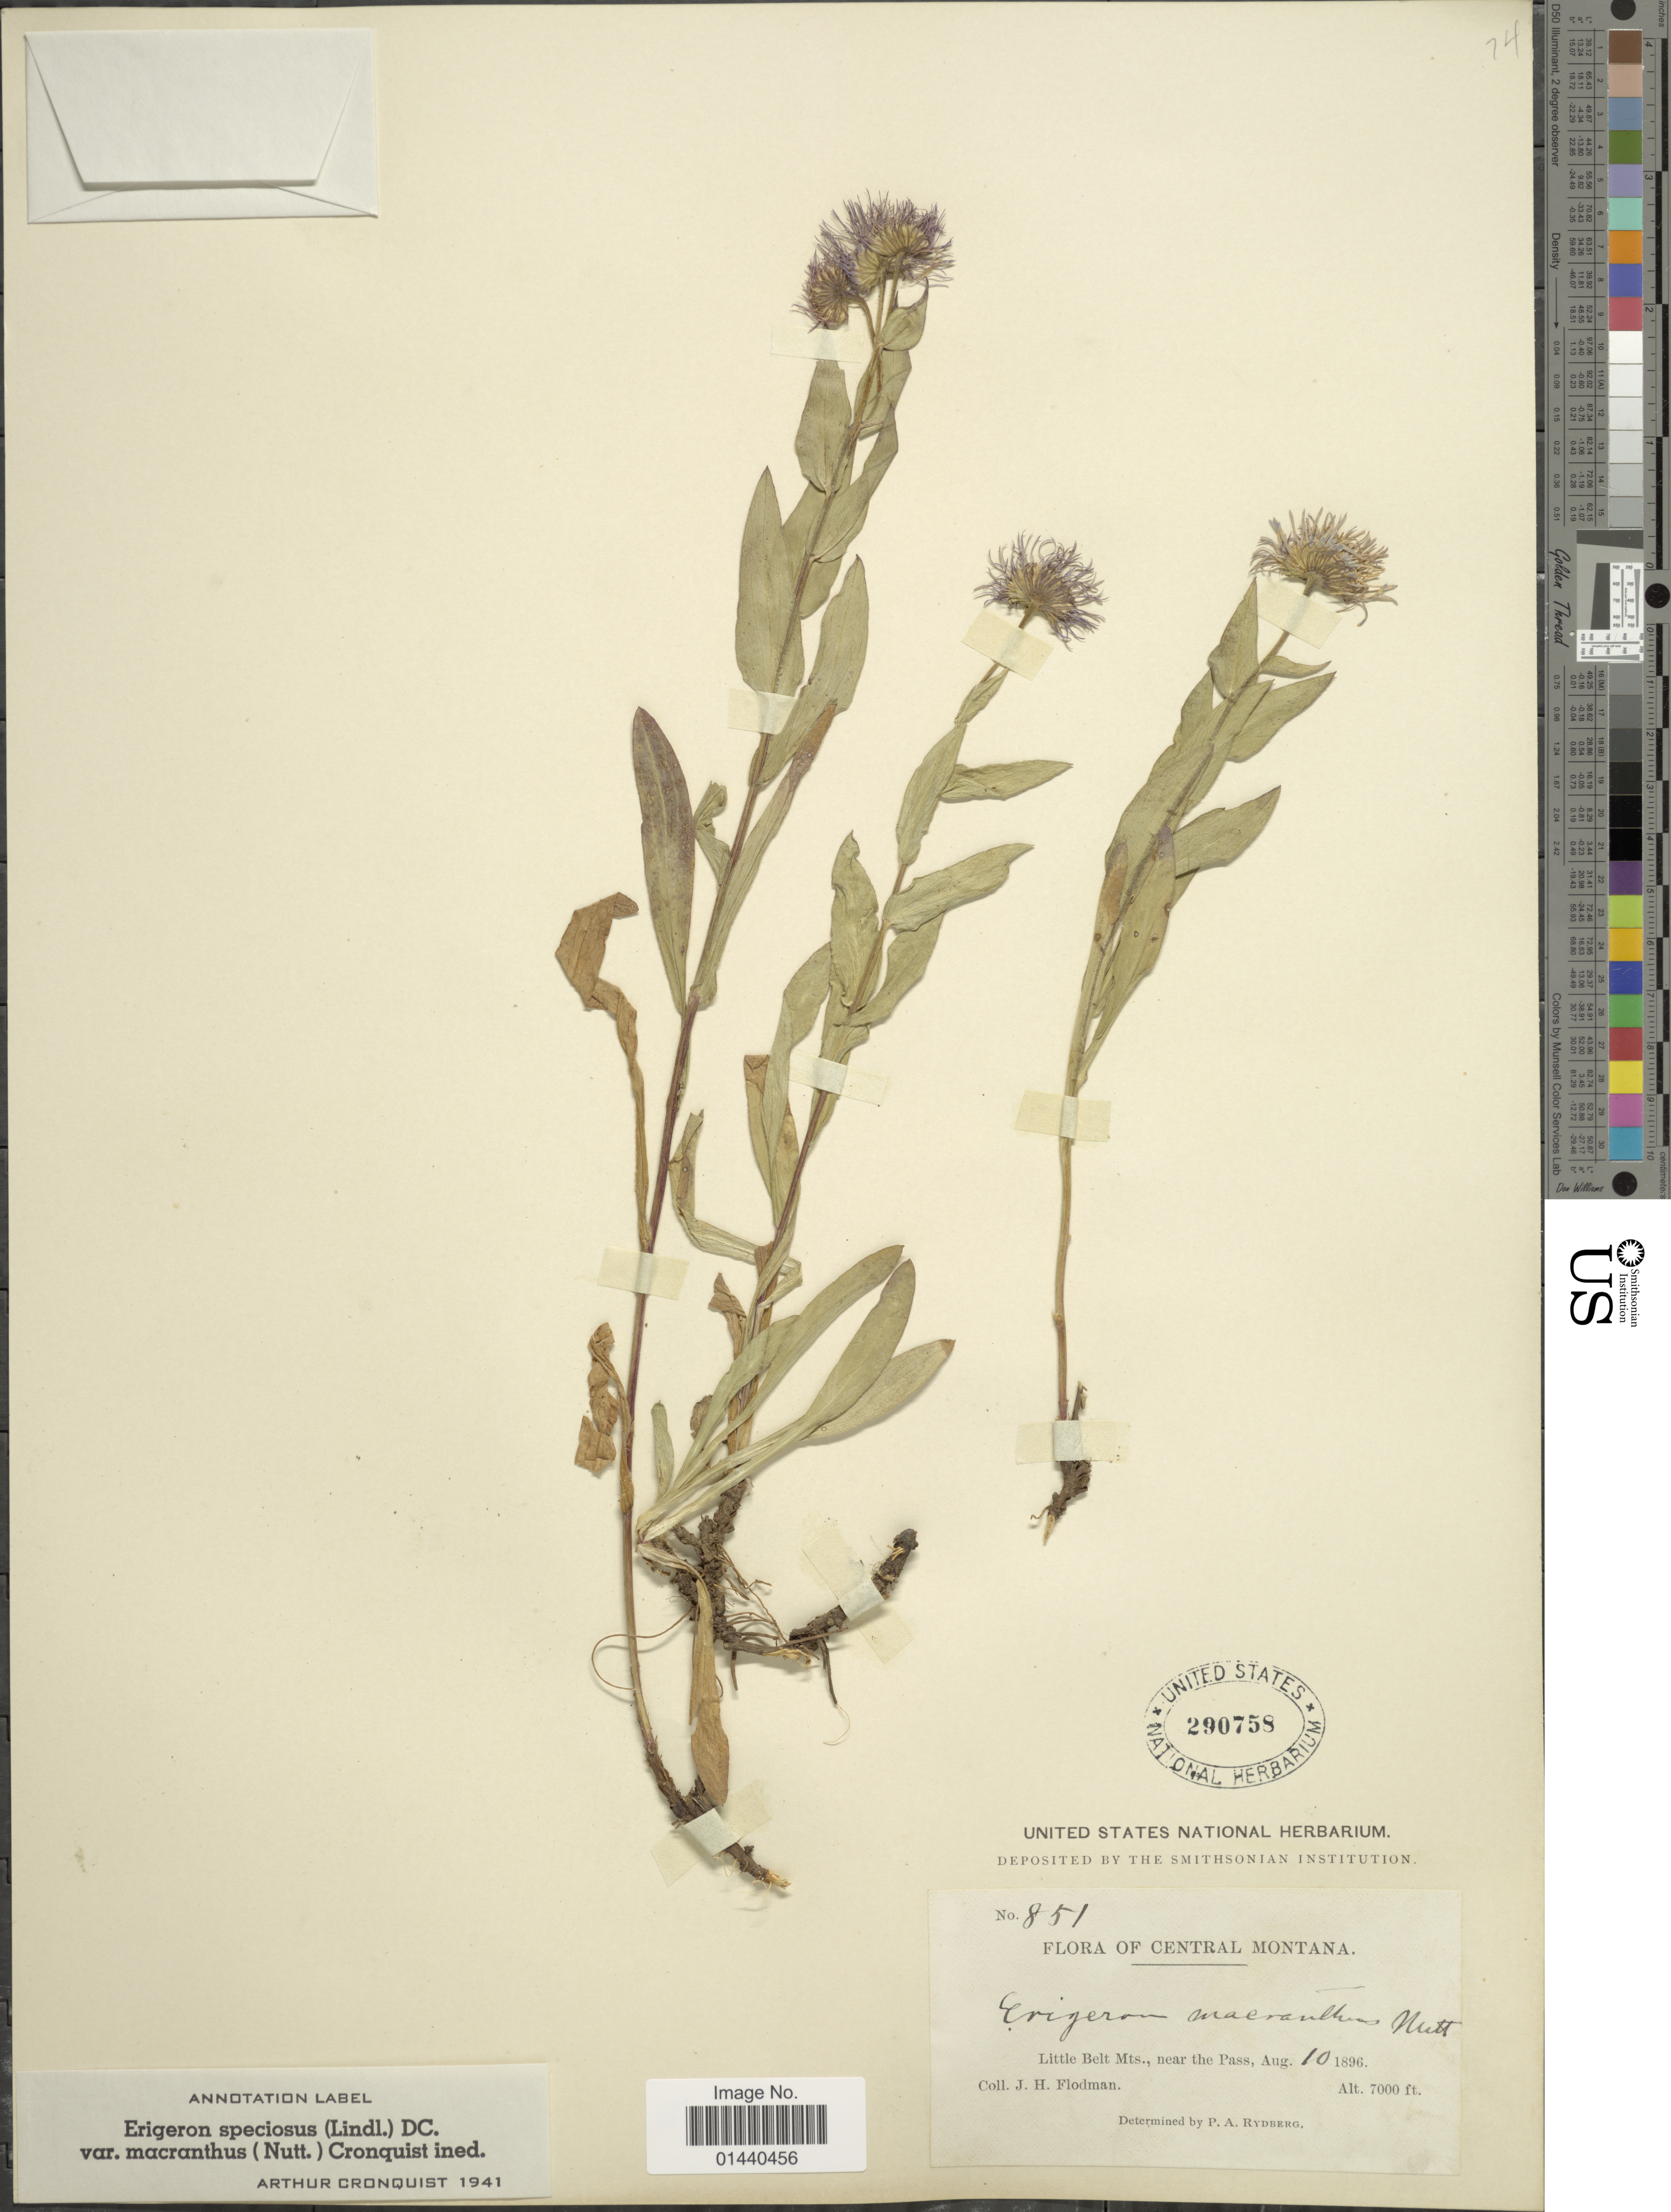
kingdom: Plantae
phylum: Tracheophyta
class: Magnoliopsida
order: Asterales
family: Asteraceae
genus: Erigeron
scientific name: Erigeron speciosus var. macranthus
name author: (Nutt.) Cronq.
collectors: J. Flodman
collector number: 851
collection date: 1896-08-10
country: United States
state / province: Montana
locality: Central Montana. Little Belt Mts., near the Pass.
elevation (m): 2134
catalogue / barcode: US 290758